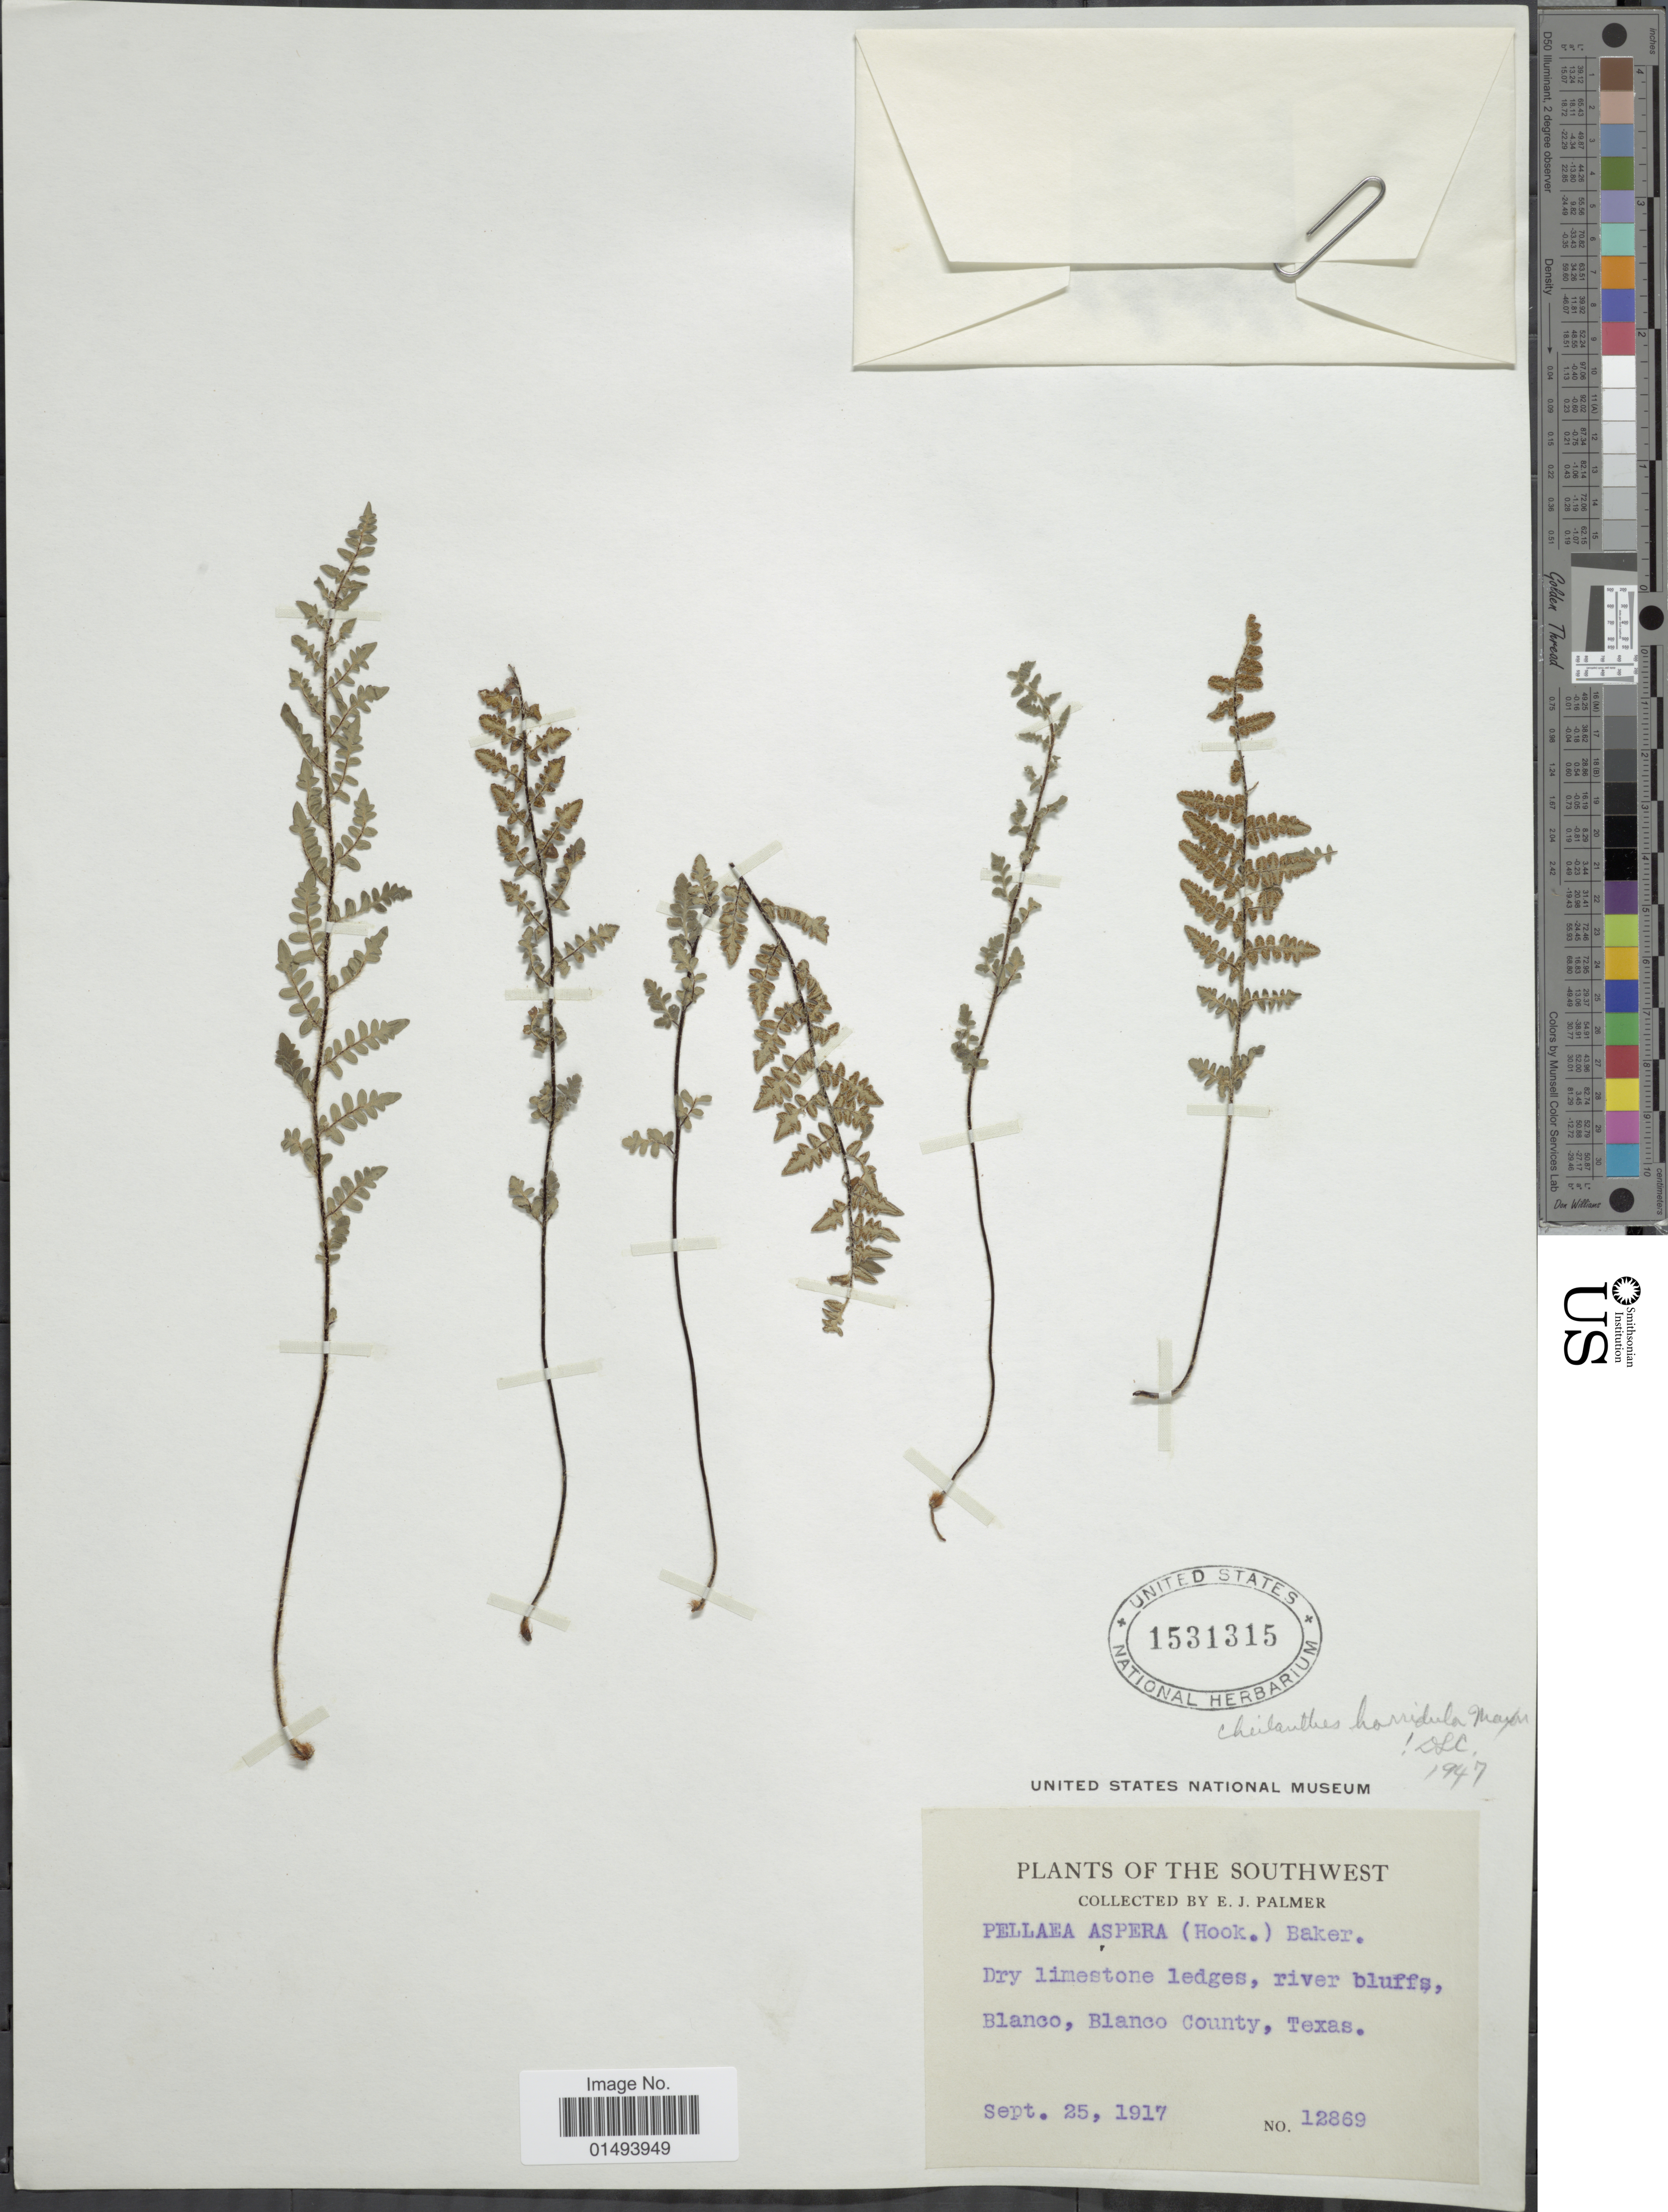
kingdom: Plantae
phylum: Tracheophyta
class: Polypodiopsida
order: Polypodiales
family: Pteridaceae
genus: Myriopteris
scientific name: Myriopteris scabra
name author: (C. Chr.) Grusz & Windham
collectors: E. J. Palmer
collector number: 12869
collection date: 1917-09-25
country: United States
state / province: Texas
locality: Plants of Southwest, Dry limestone ledges, river bluffs, Blanco, Blanco County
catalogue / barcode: US 1531315